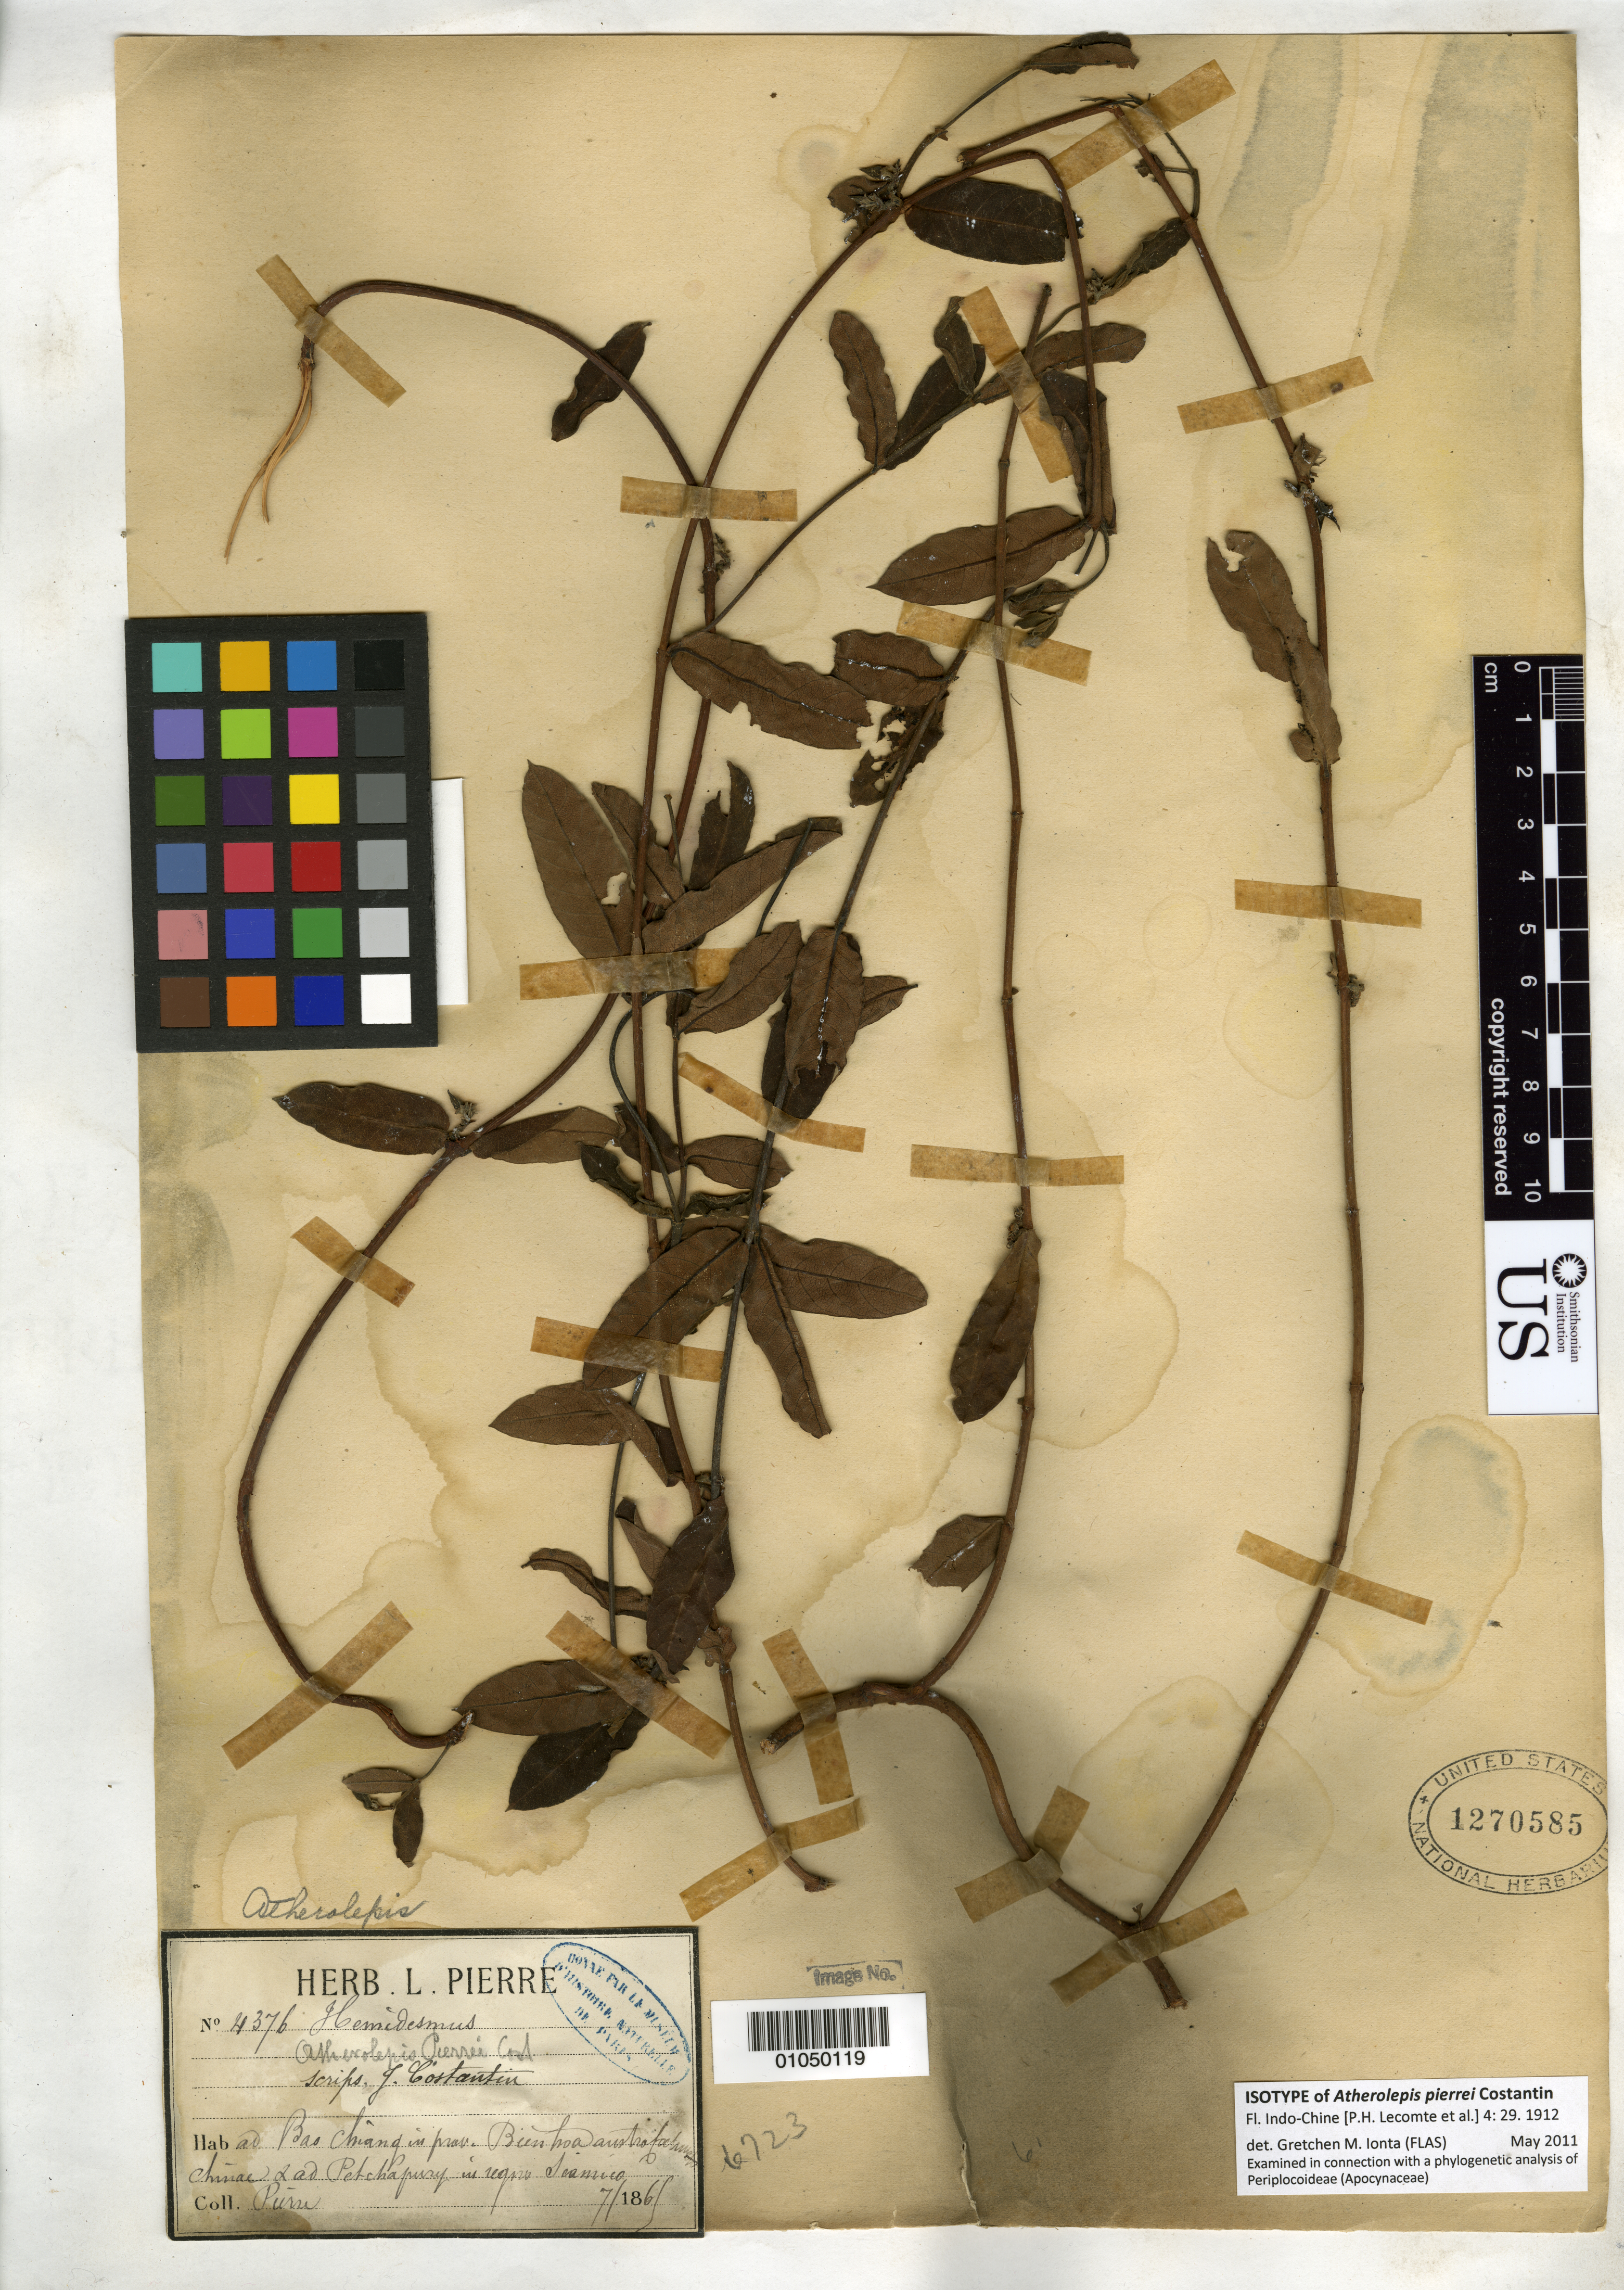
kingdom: Plantae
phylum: Tracheophyta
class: Magnoliopsida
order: Gentianales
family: Apocynaceae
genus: Atherolepis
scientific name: Atherolepis pierrei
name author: Costantin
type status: Isolectotype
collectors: J. Pierre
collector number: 4376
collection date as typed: Jul 1868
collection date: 1868-07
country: Thailand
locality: Ad Bao chiang in prov. Bienhoa austrocochinchinae & ad Petchapury in region Siameo.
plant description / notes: Currently accepted name as cited by Venter (2001). Lectotype collection as designated by Venter is Pierre 4376 from Siam (Thailand).; Syntype; isolectotype? Annotated by G.M. Ionta (2011) as "isotype" but protologue cites two syntypes; label on this sheet cites both localities, Cochinchina (Vietnam?) and Siam (Thailand).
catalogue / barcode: US 1270585